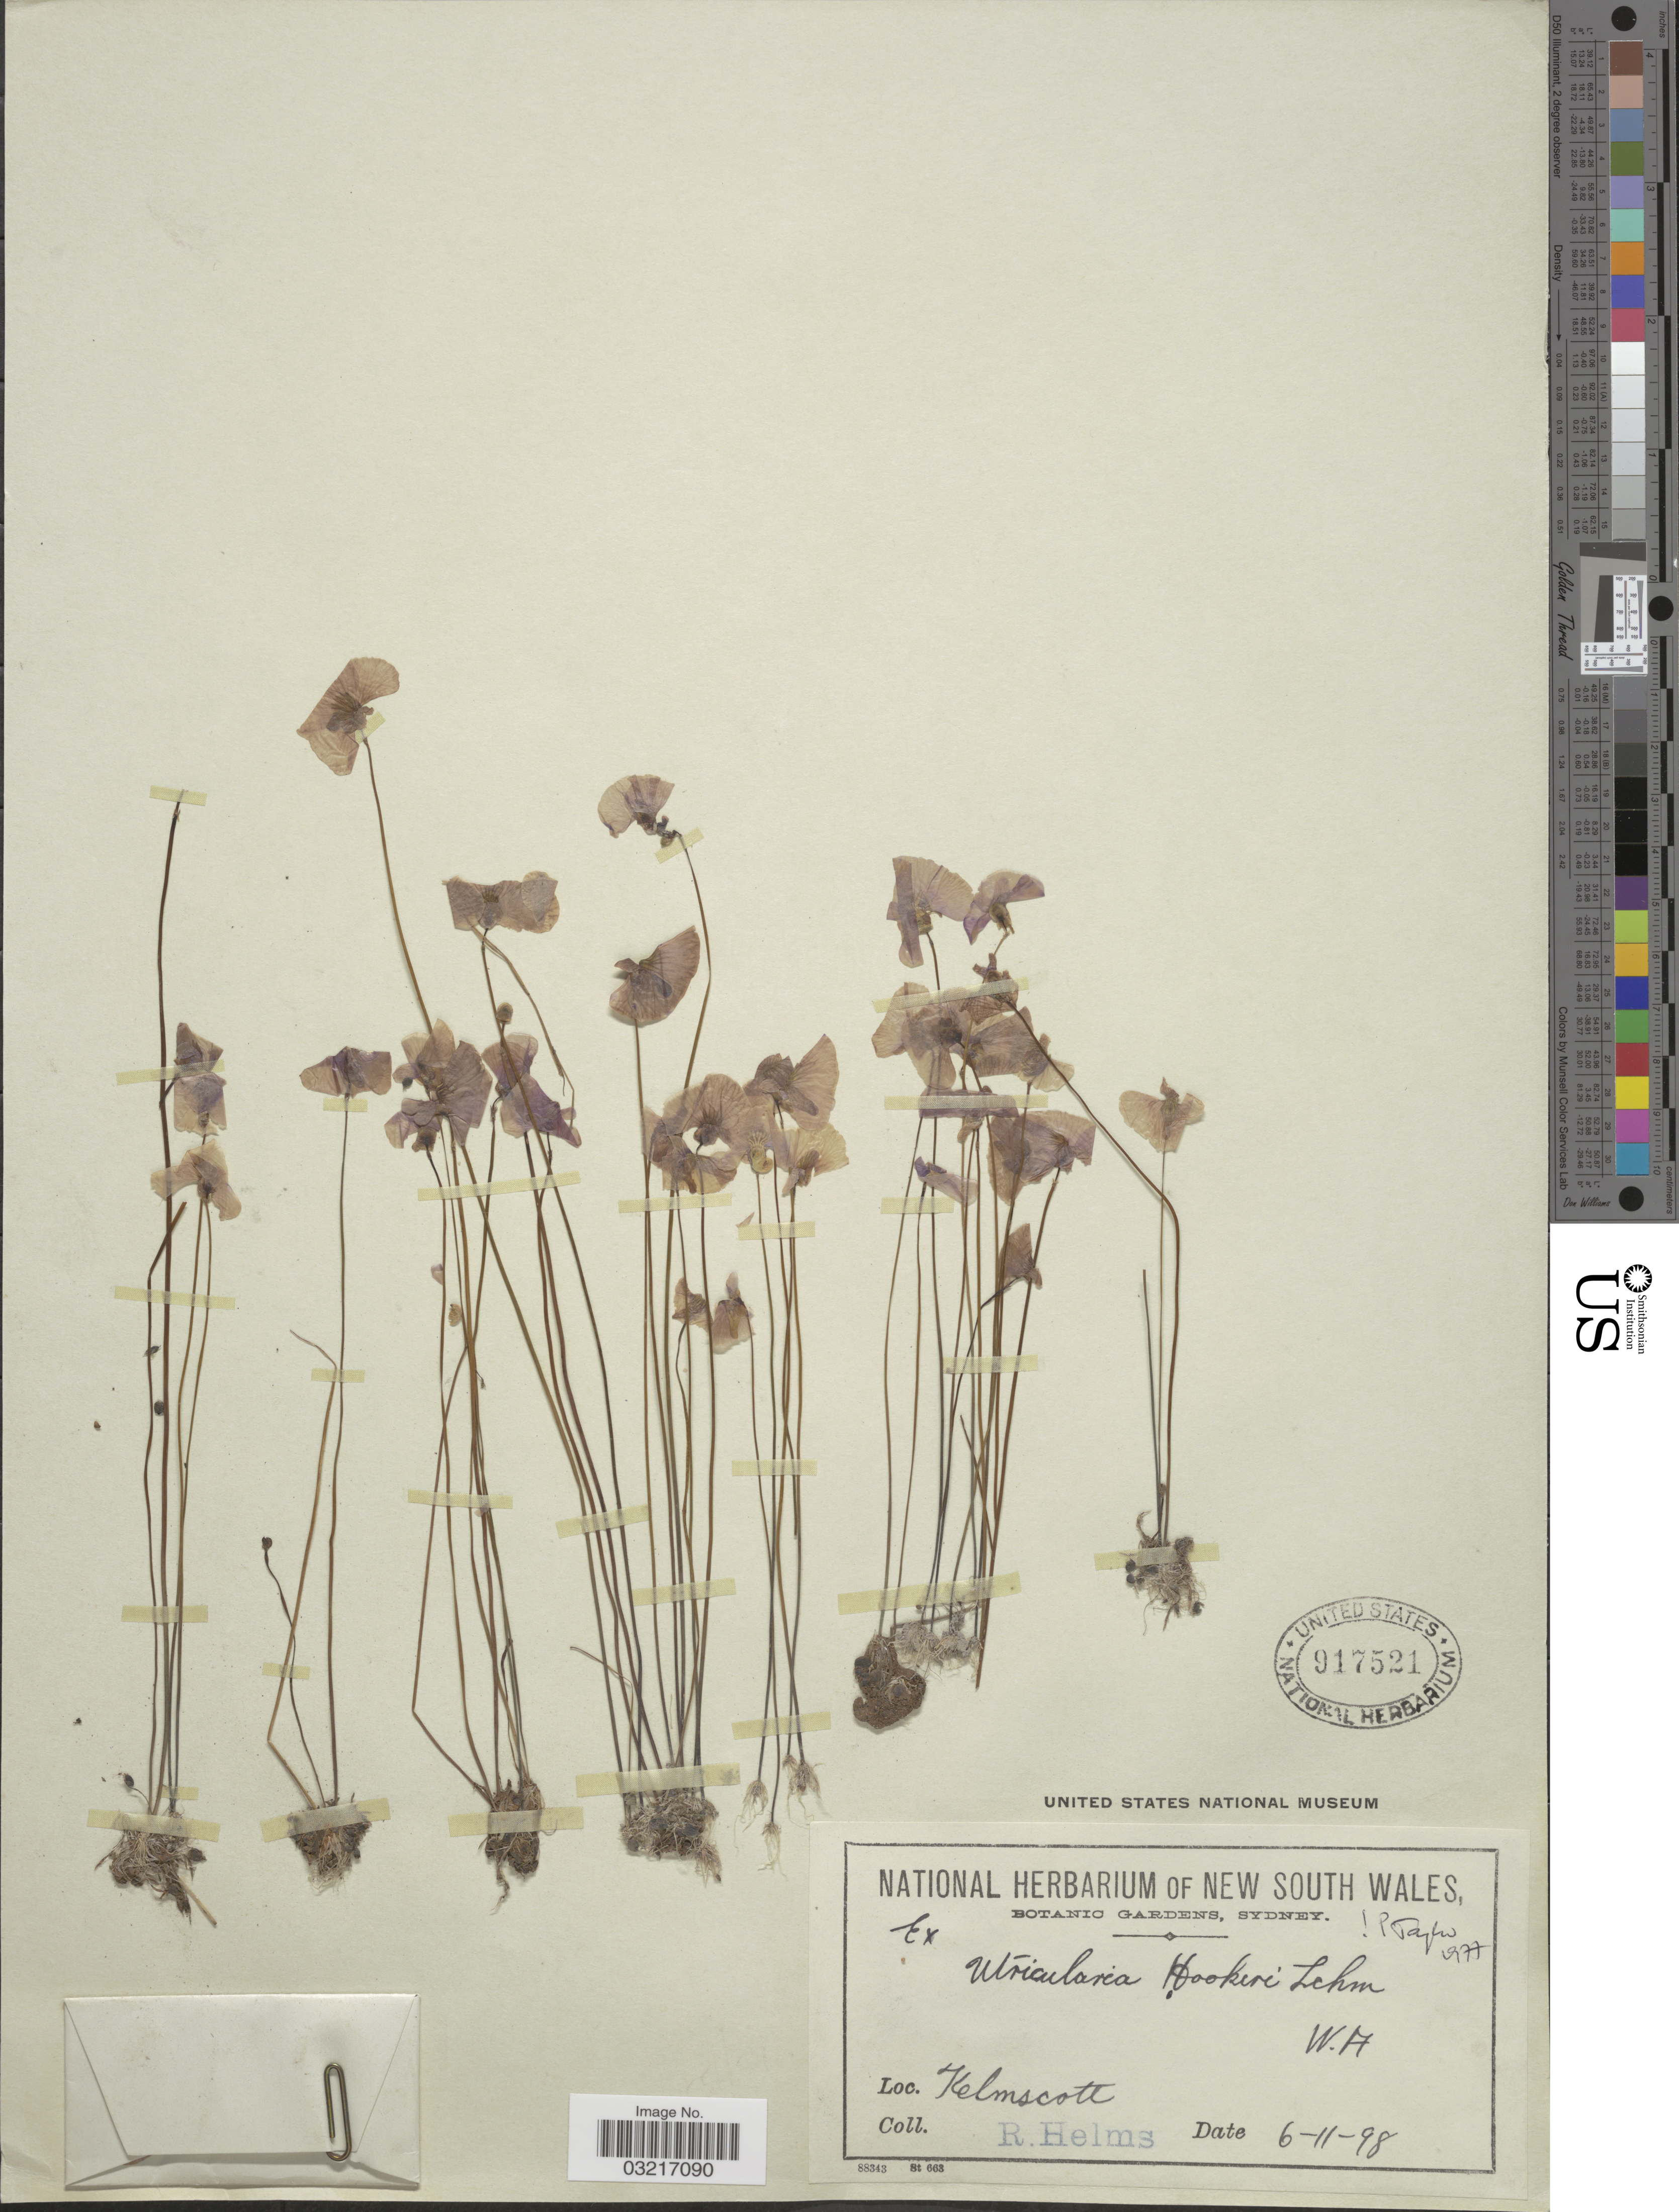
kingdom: Plantae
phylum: Tracheophyta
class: Magnoliopsida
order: Lamiales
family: Lentibulariaceae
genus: Utricularia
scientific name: Utricularia hookeri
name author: Lehm.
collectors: R. Helms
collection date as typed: Transcribed d/m/y: 6/11/98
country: Australia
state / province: New South Wales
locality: Kelmscott.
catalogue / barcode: US 917521